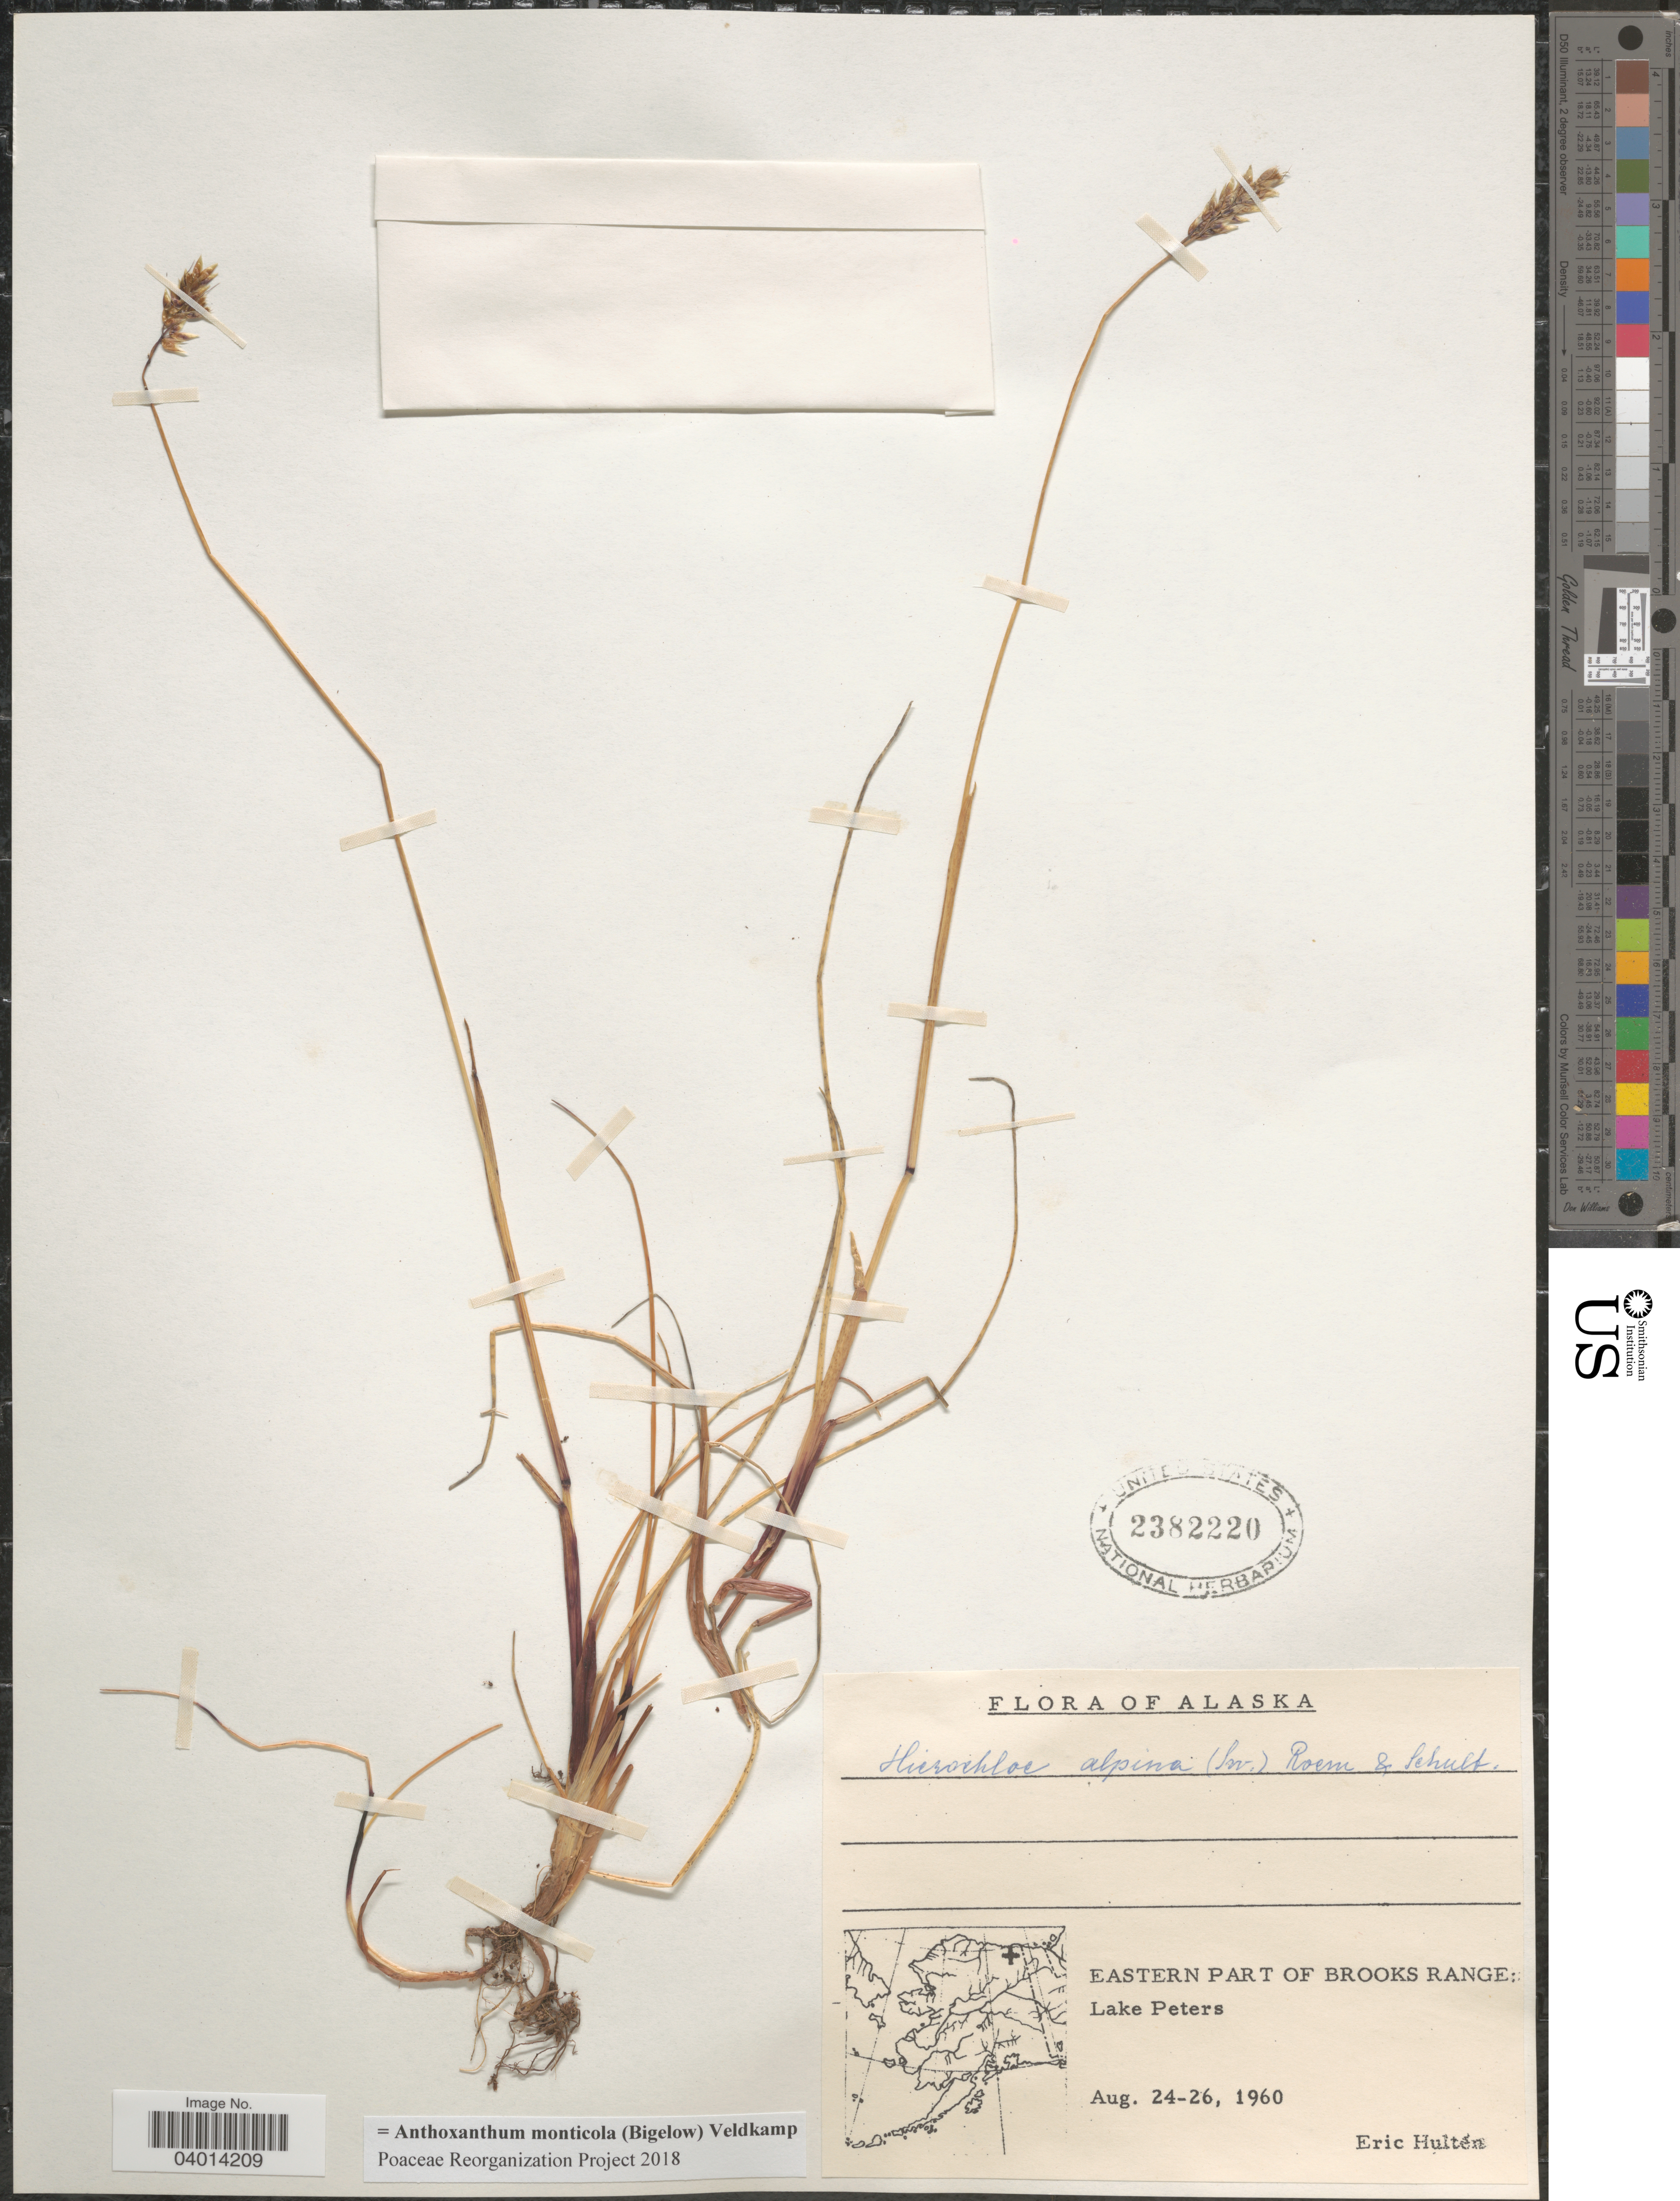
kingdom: Plantae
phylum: Tracheophyta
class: Liliopsida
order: Poales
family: Poaceae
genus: Anthoxanthum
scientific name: Anthoxanthum monticola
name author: (Bigelow) Veldkamp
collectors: E. G. Hultén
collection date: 1960-08-24/1960-08-26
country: United States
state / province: Alaska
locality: Eastern part of Brooks Range: Lake Peters.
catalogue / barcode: US 2382220